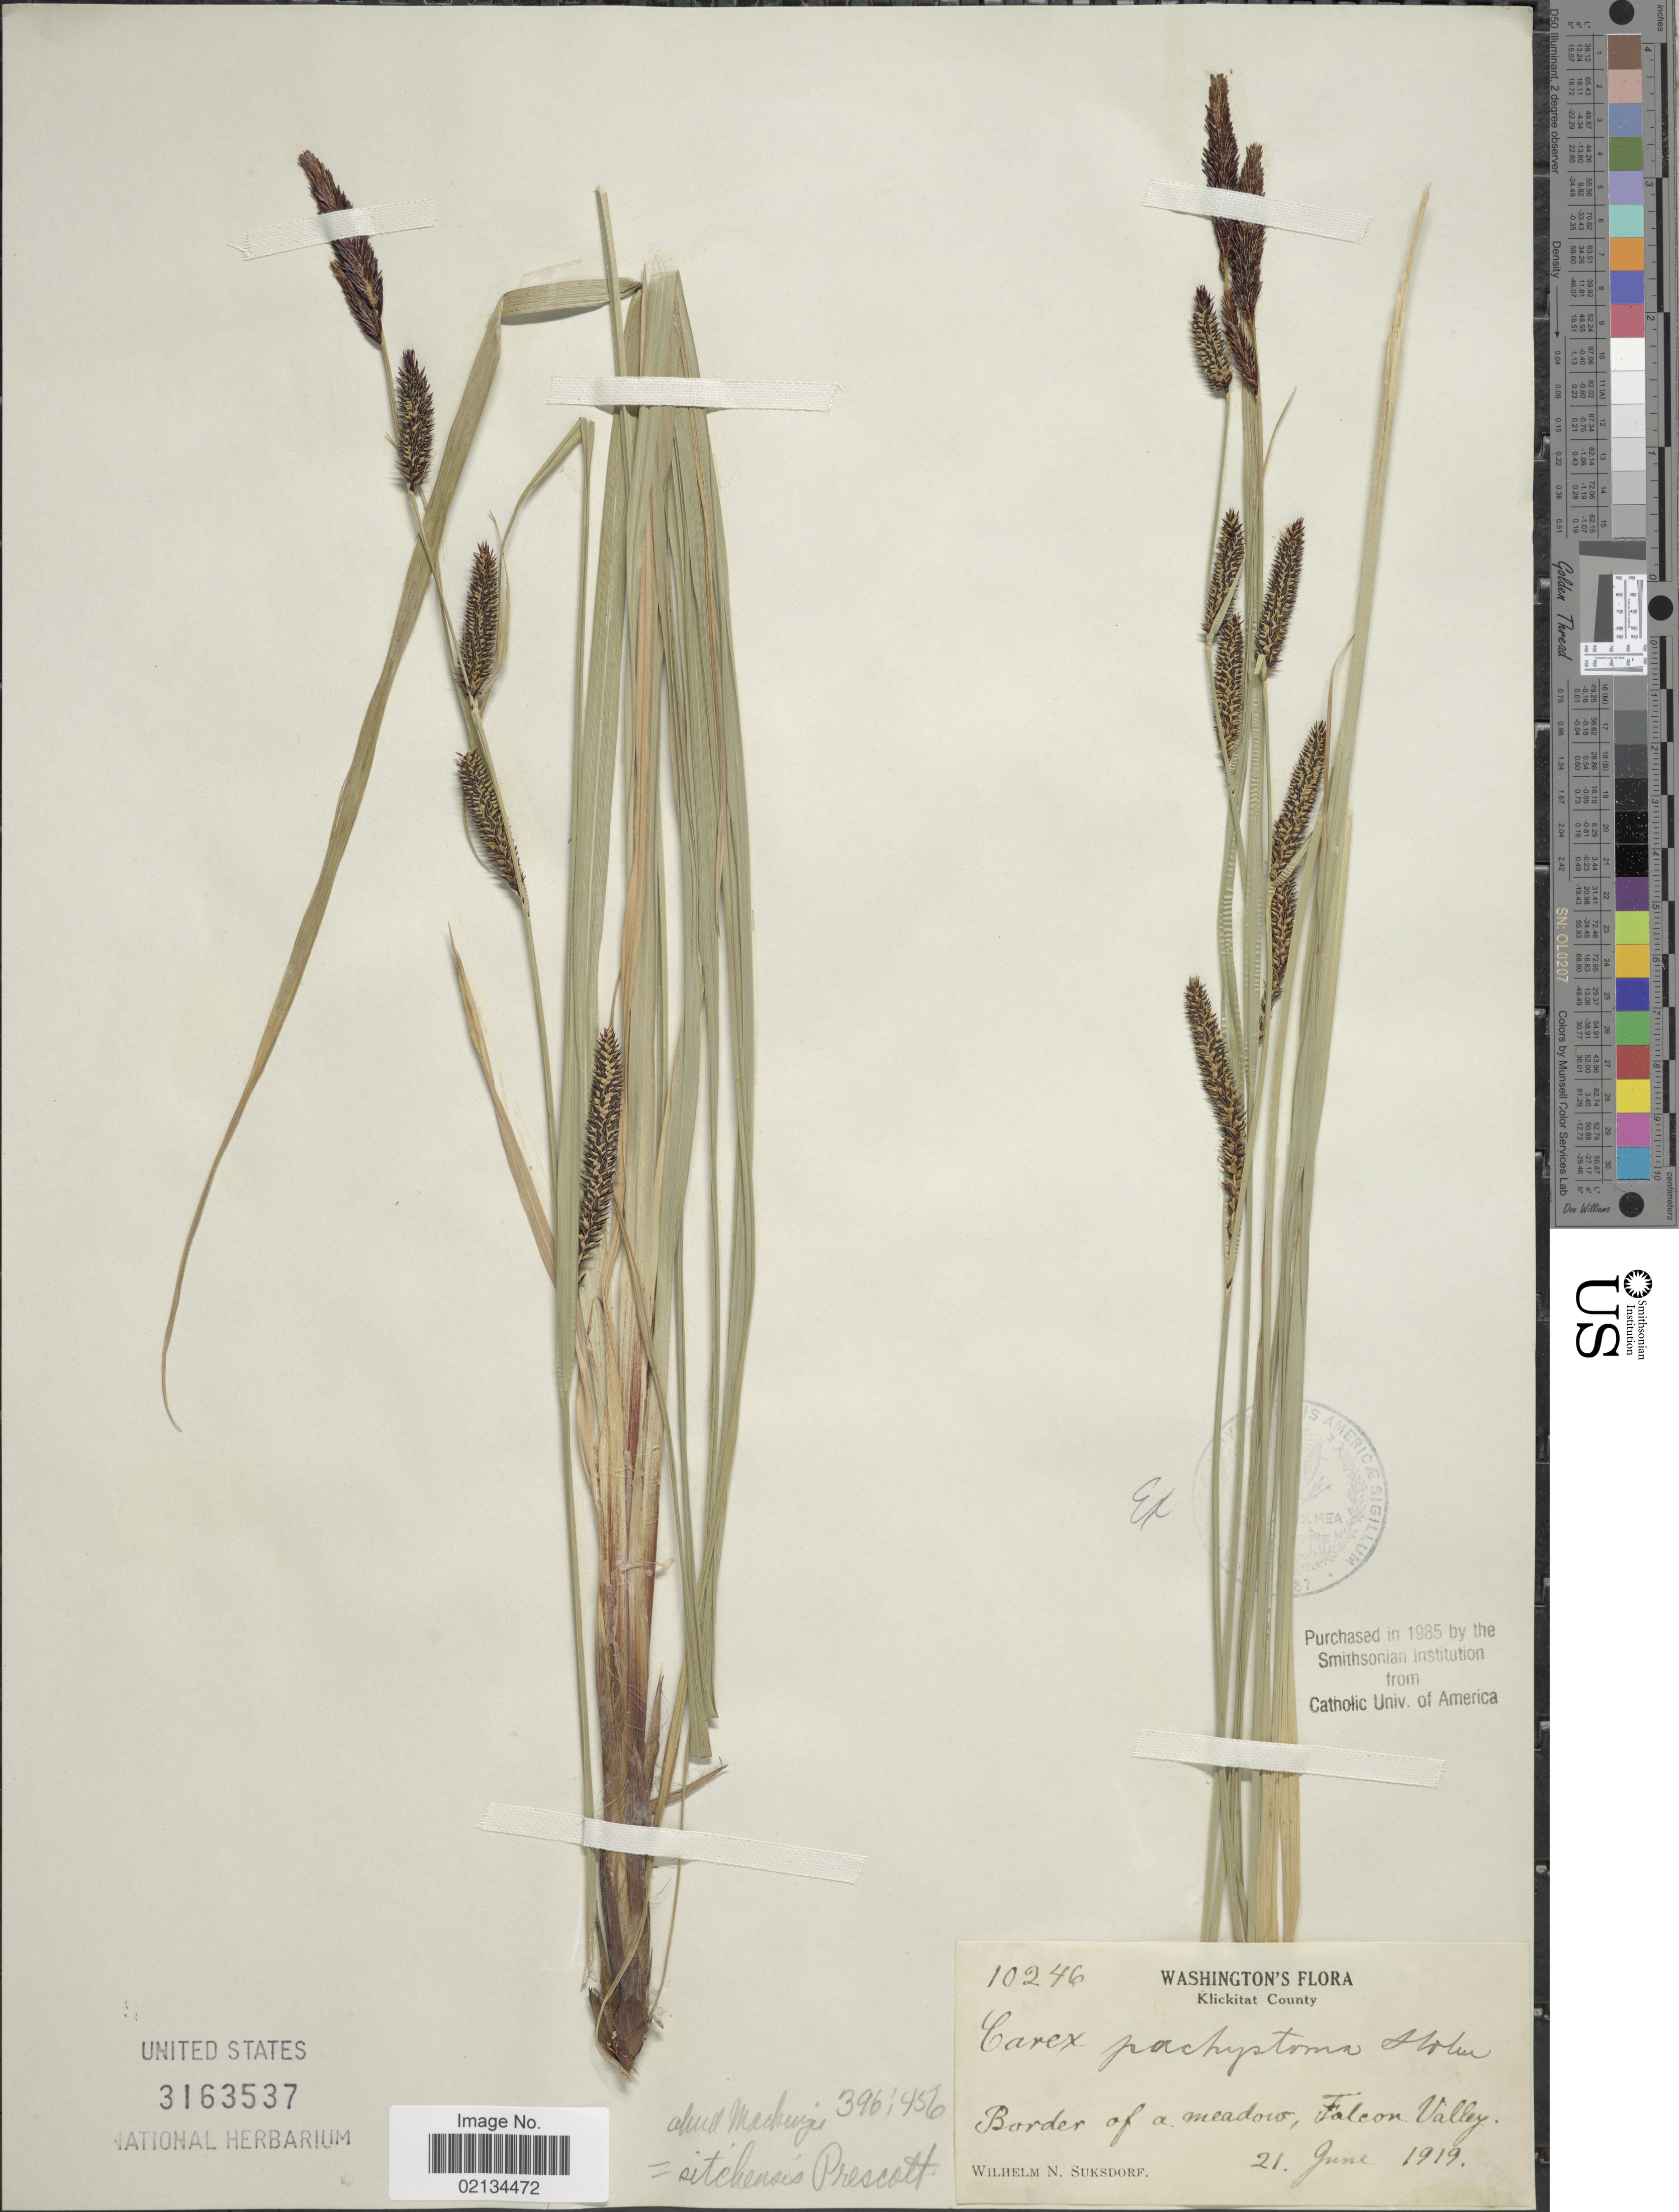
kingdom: Plantae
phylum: Tracheophyta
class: Liliopsida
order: Poales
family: Cyperaceae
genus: Carex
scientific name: Carex aquatilis var. dives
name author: (Holm) Kük.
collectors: W. N. Suksdorf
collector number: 10246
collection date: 1919-06-21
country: United States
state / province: Washington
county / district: Klickitat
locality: Klickitat County, border of a meadow, Falcon Valley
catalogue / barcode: US 3163537